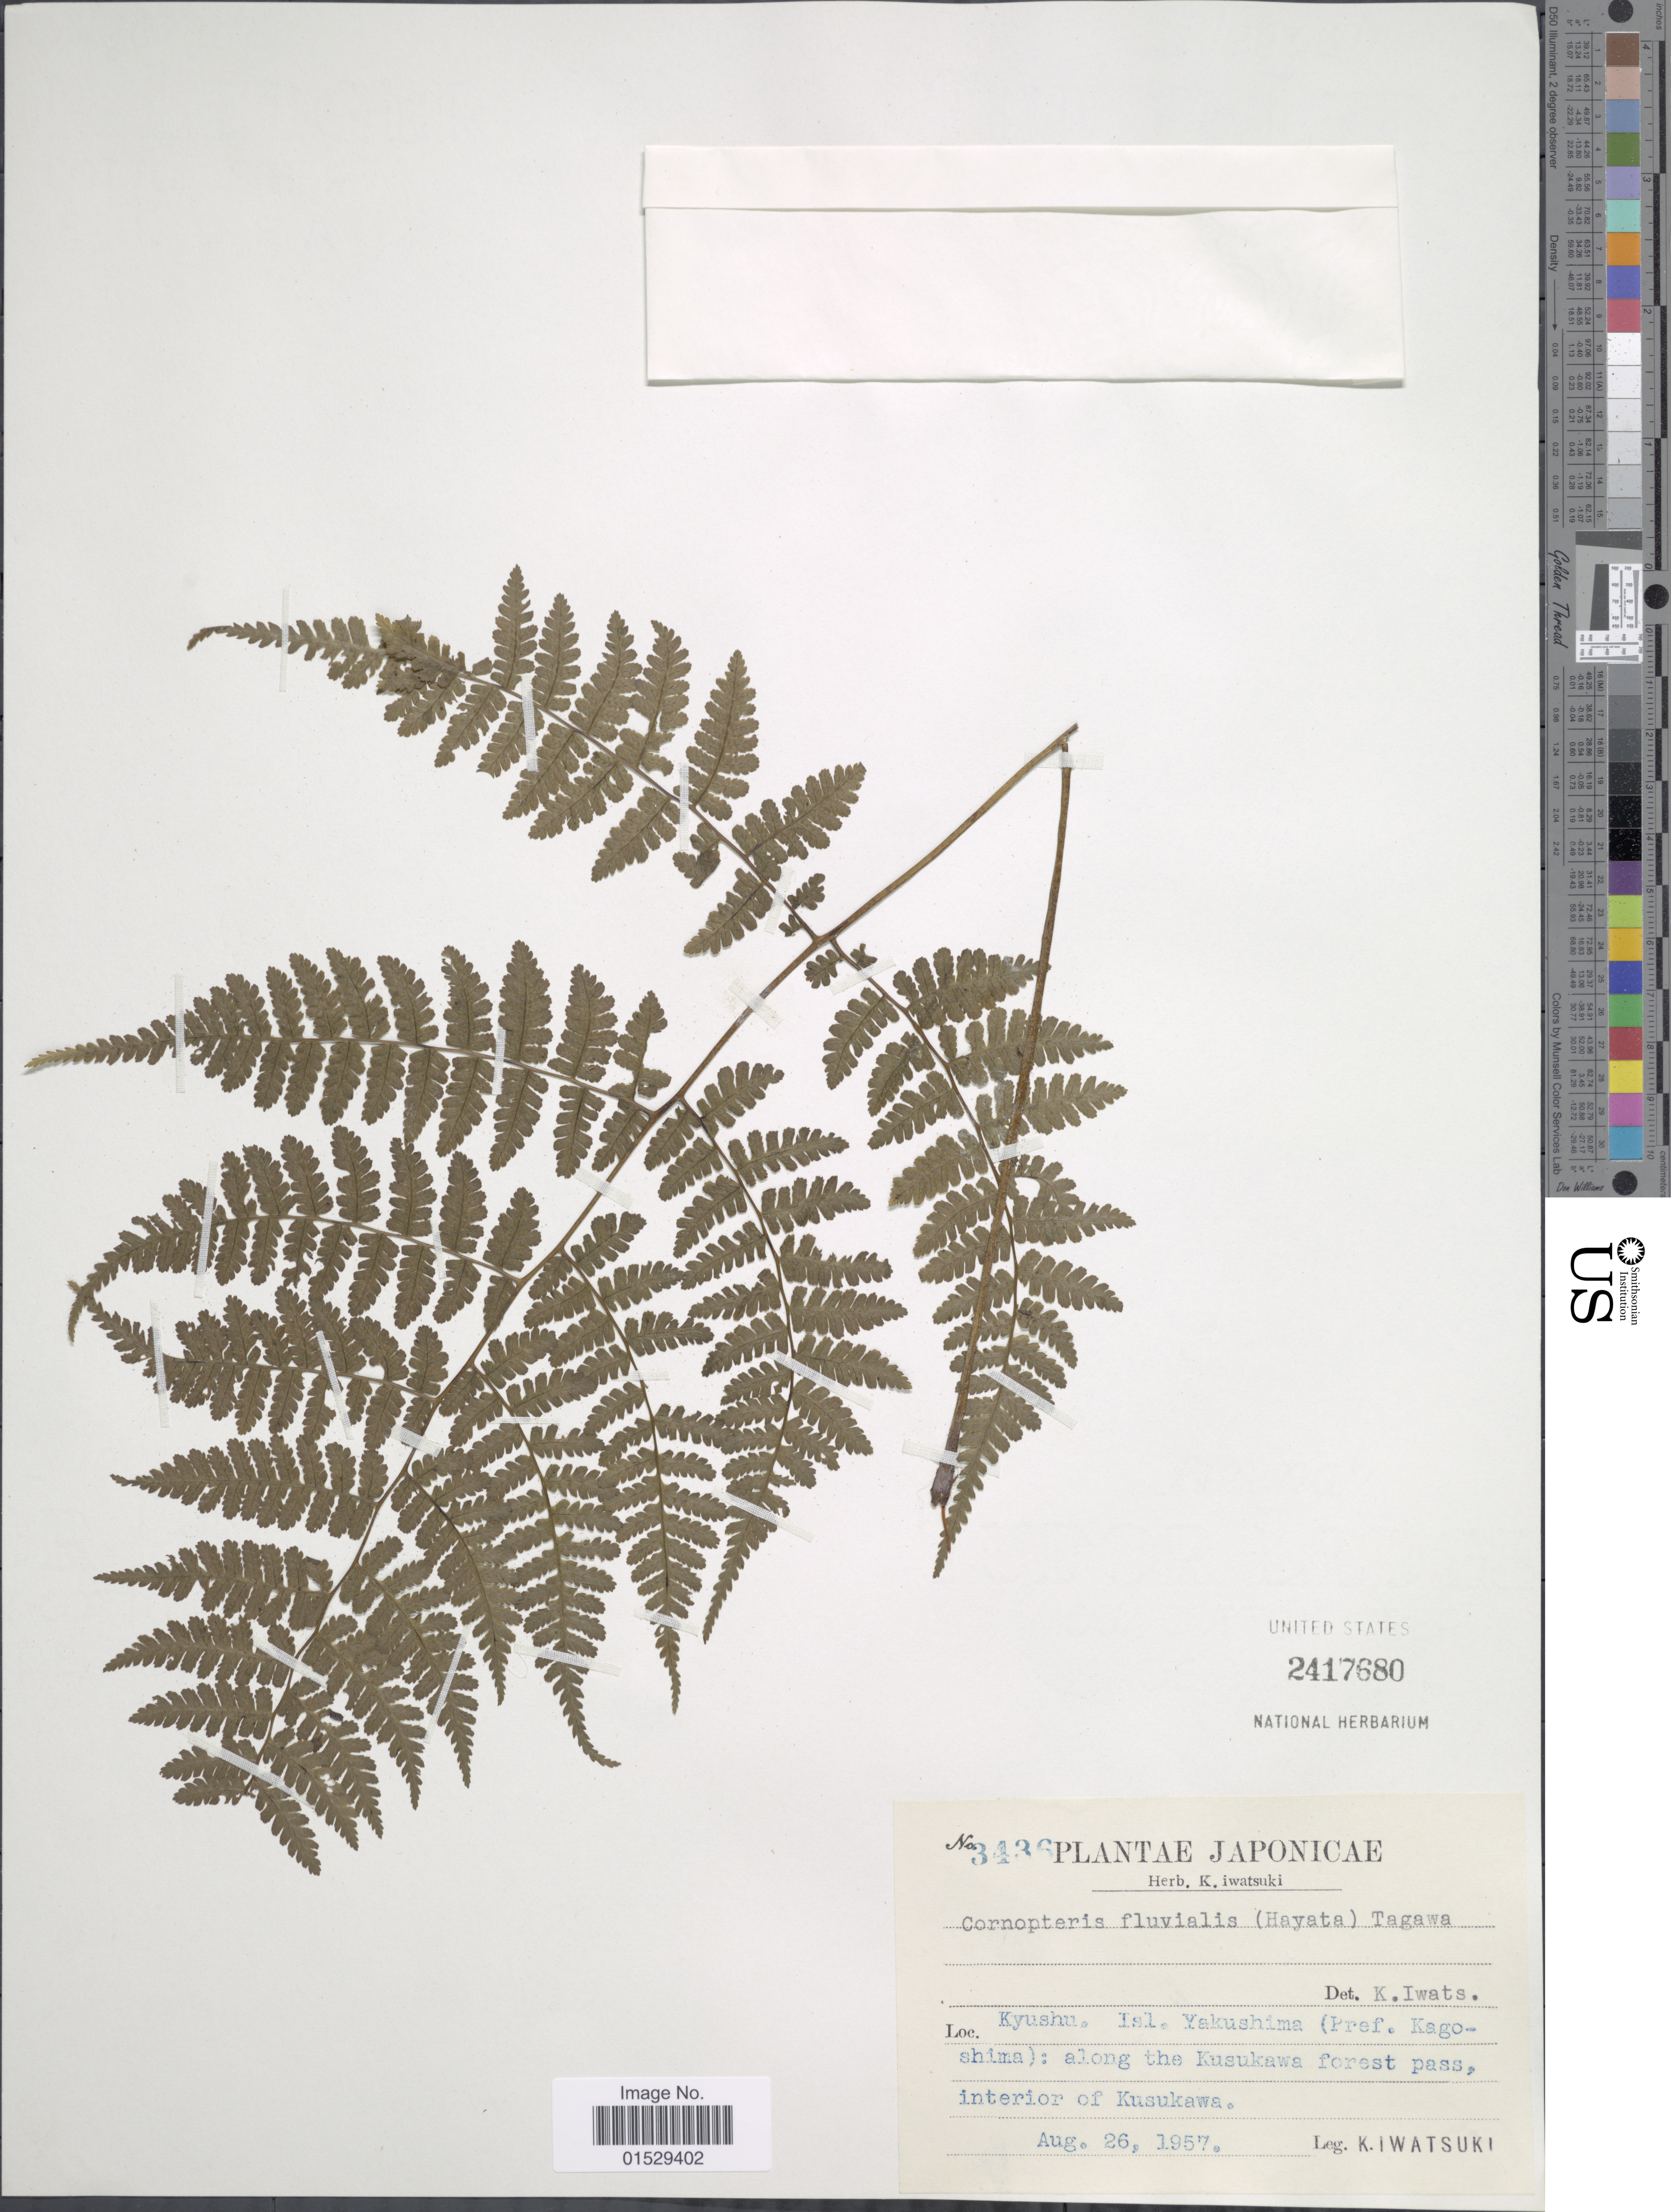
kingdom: Plantae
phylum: Tracheophyta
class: Polypodiopsida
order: Polypodiales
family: Athyriaceae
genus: Cornopteris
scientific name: Cornopteris banajaoensis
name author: (C. Chr.) K. Iwats. & M.G. Price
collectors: K. Iwatsuki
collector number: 3436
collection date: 1957-08-26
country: Japan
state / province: Kagosima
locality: Japonicae, Kyushu. Isl. Yakushima (Pref. Kagoshima): along the Kusukawa forest pass, interior of Kusukawa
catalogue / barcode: US 2417680